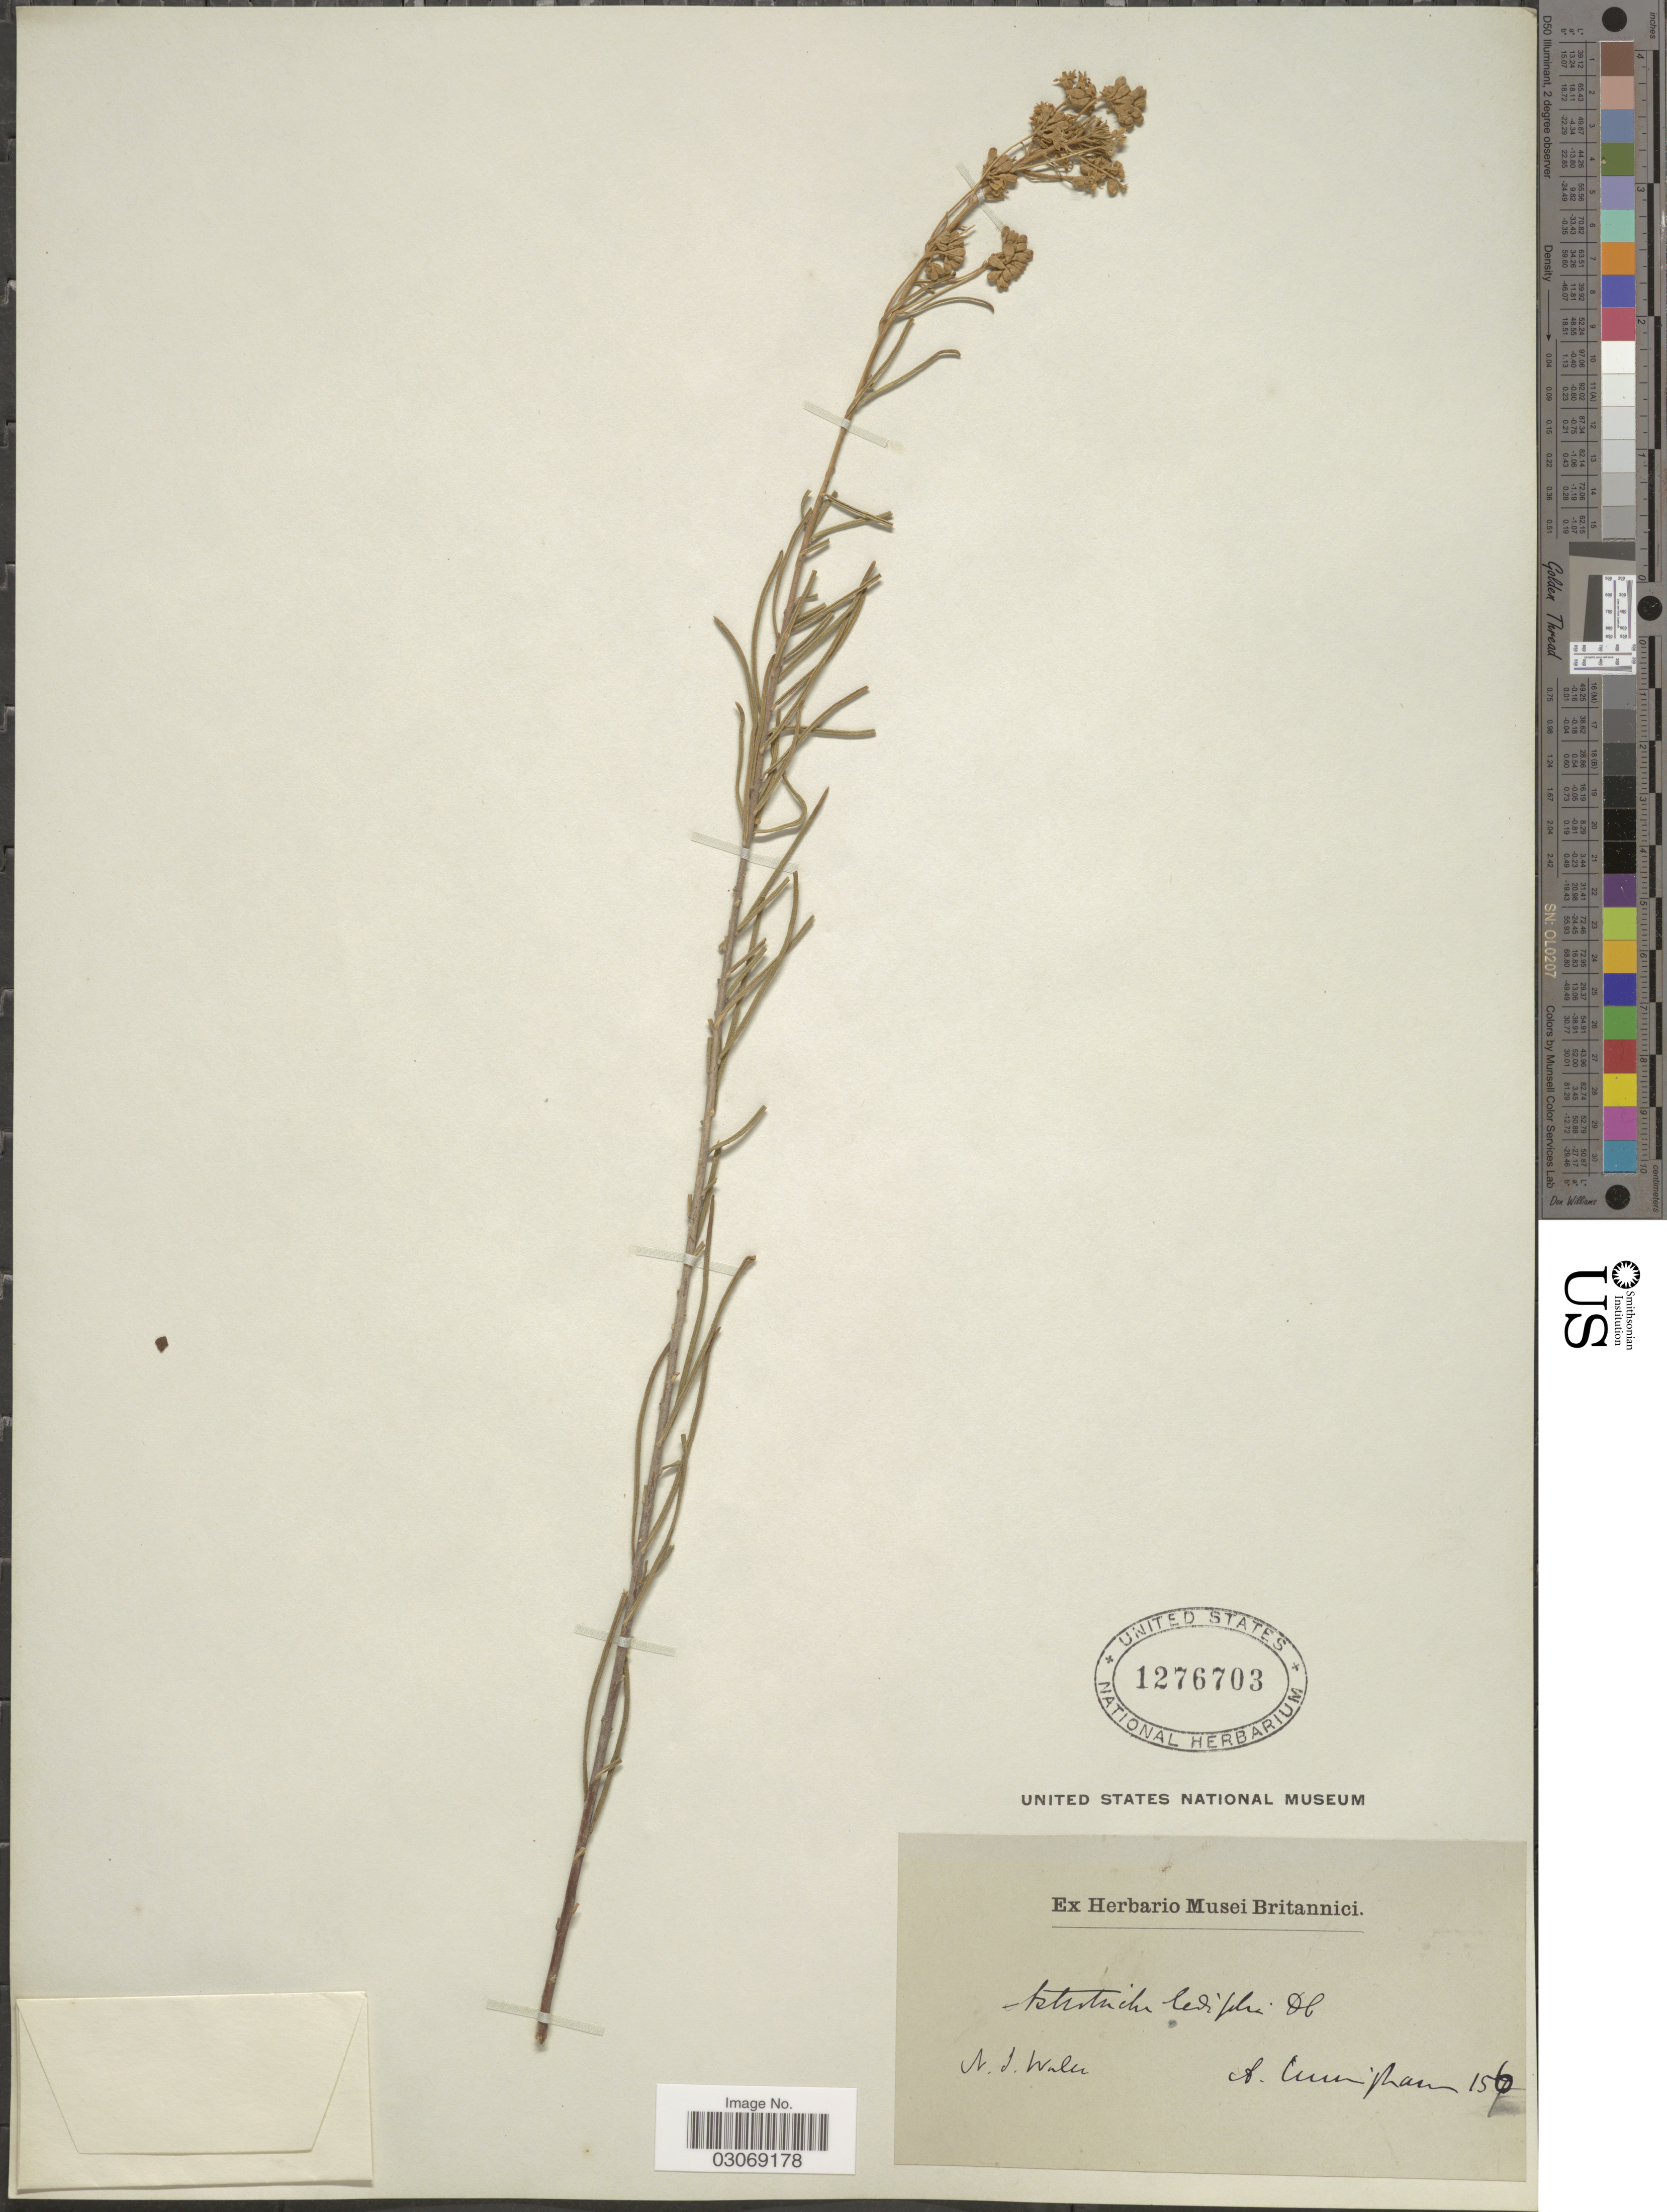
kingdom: Plantae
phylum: Tracheophyta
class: Magnoliopsida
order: Apiales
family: Araliaceae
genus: Astrotricha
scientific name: Astrotricha ledifolia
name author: DC.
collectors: A. Cunningham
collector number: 156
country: Australia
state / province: New South Wales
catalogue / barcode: US 1276703